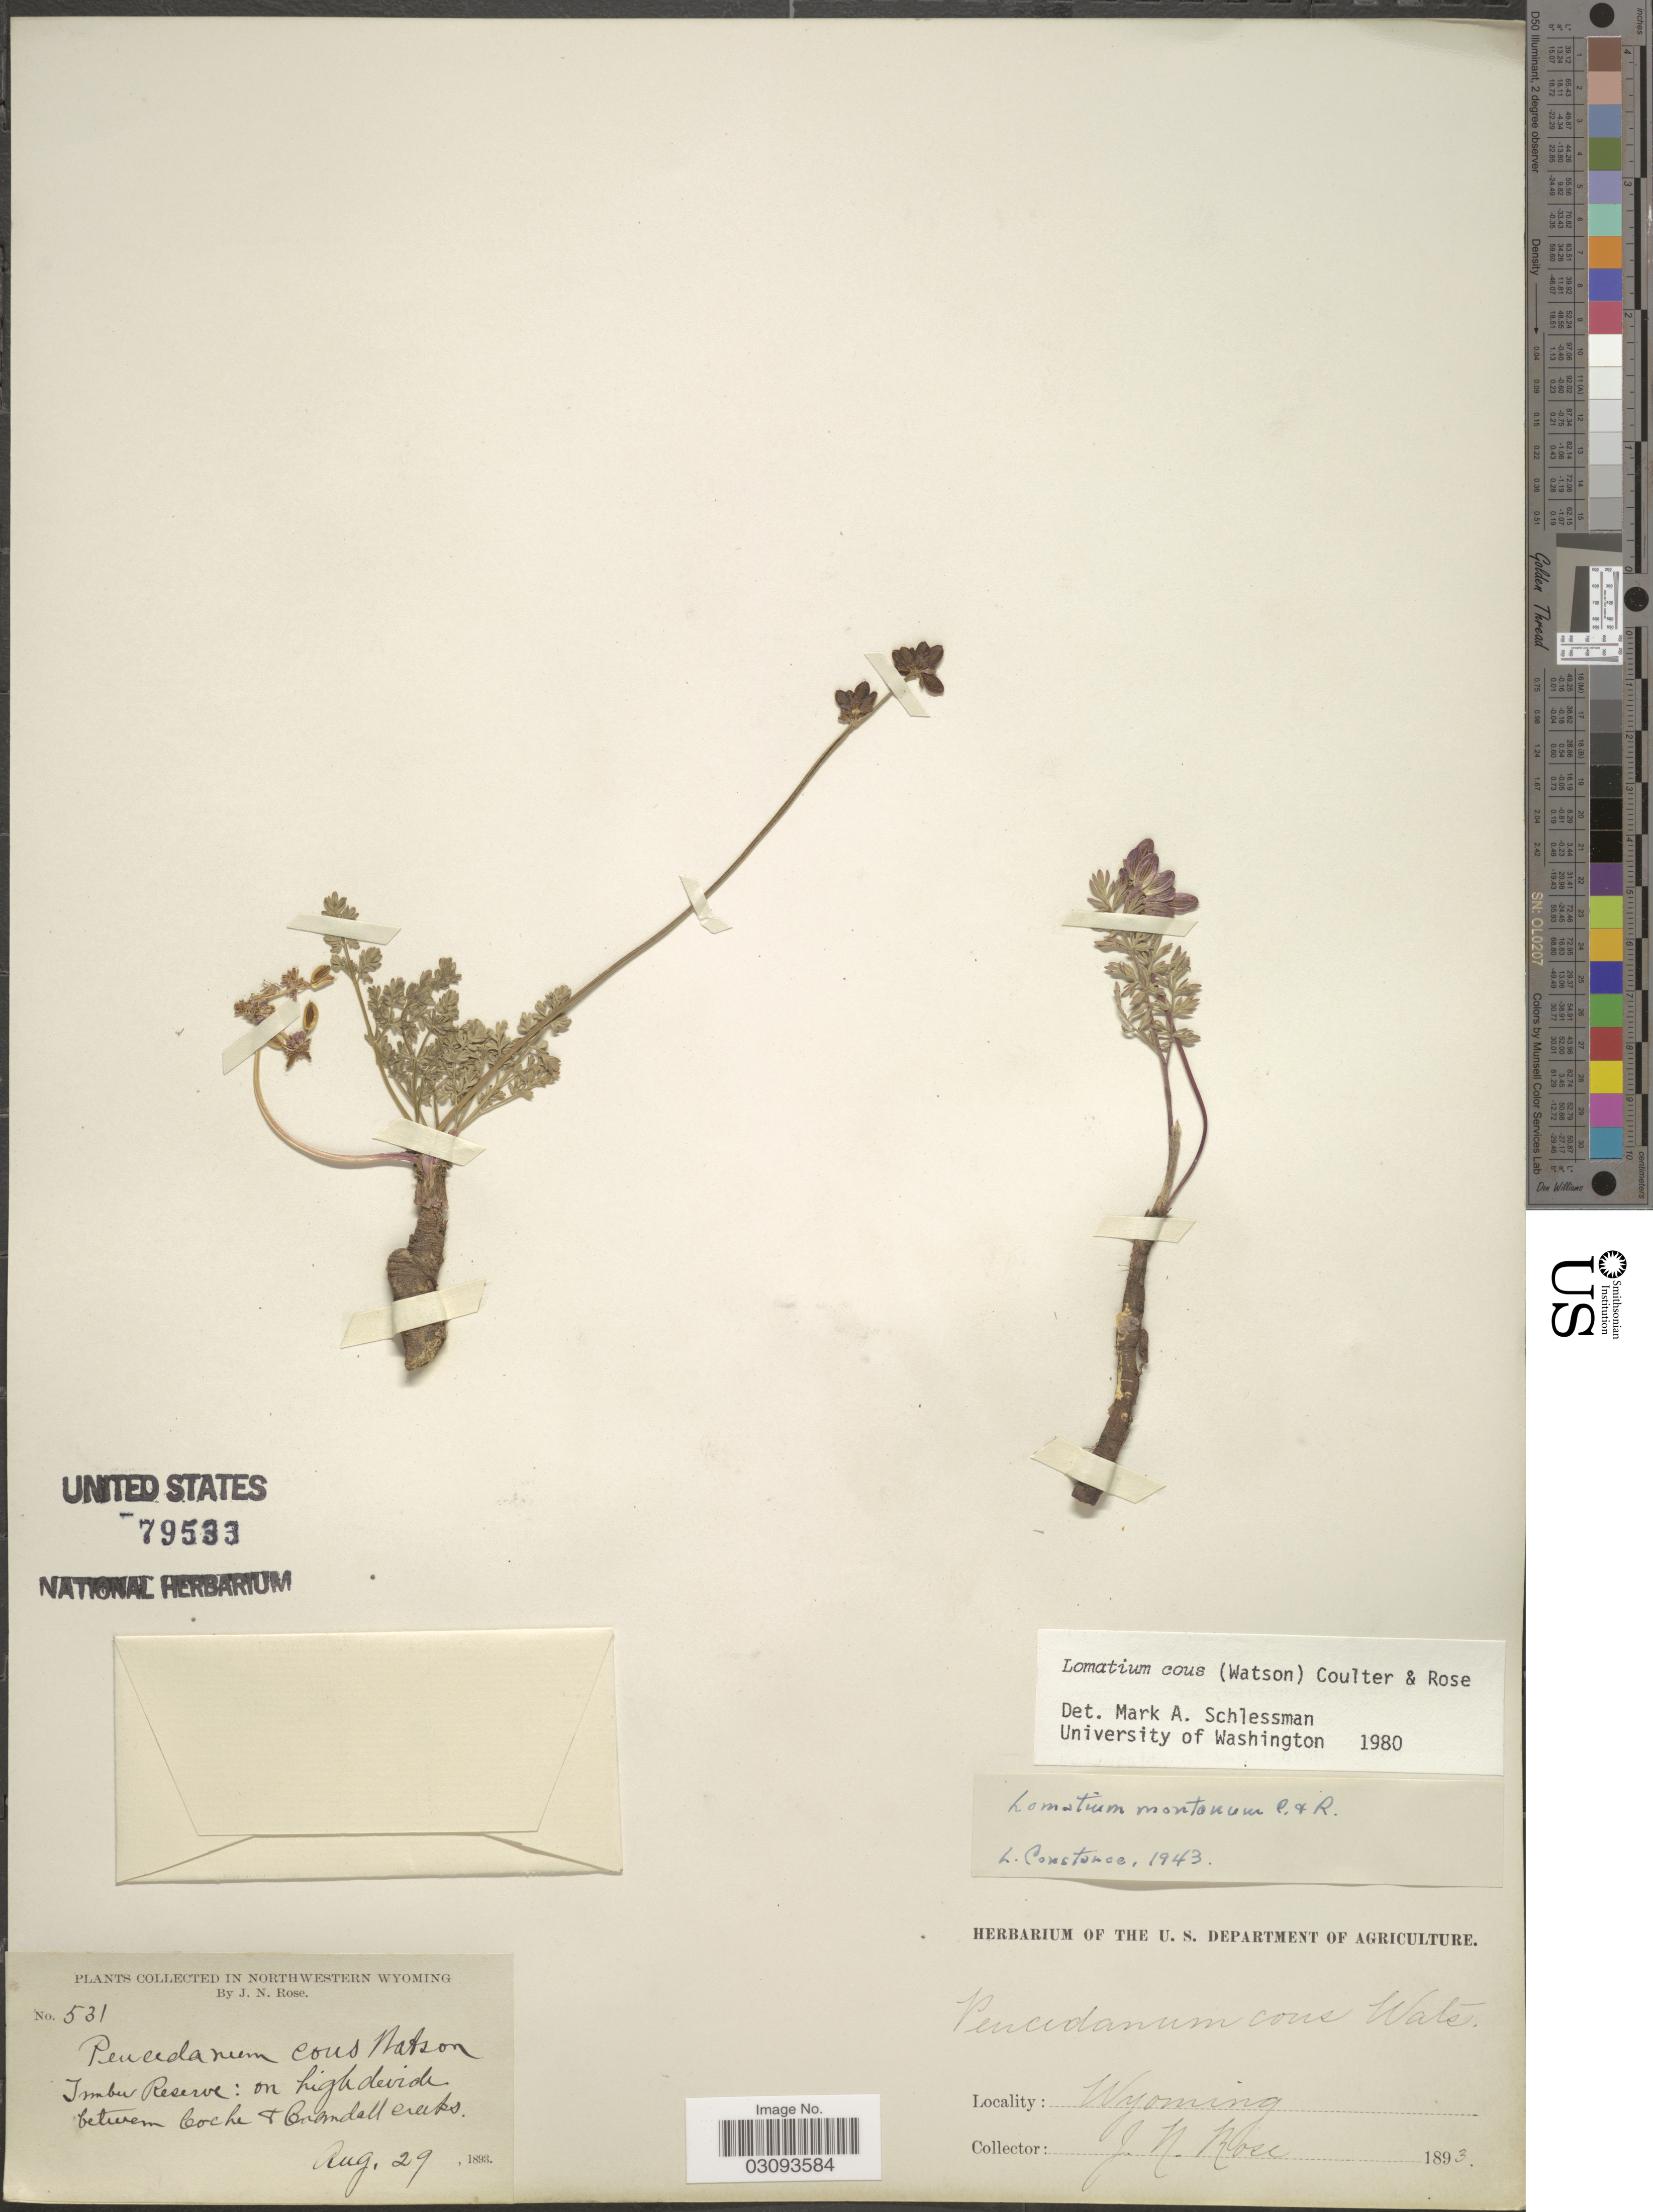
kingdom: Plantae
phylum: Tracheophyta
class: Magnoliopsida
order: Apiales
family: Apiaceae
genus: Lomatium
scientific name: Lomatium cous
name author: (S. Watson) J.M. Coult. & Rose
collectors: J. N. Rose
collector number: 531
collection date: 1893-08-29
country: United States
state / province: Wyoming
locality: Northwestern Wyoming. Timber Reserve: on high divide between Coche & Crandall creeks.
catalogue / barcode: US 79533